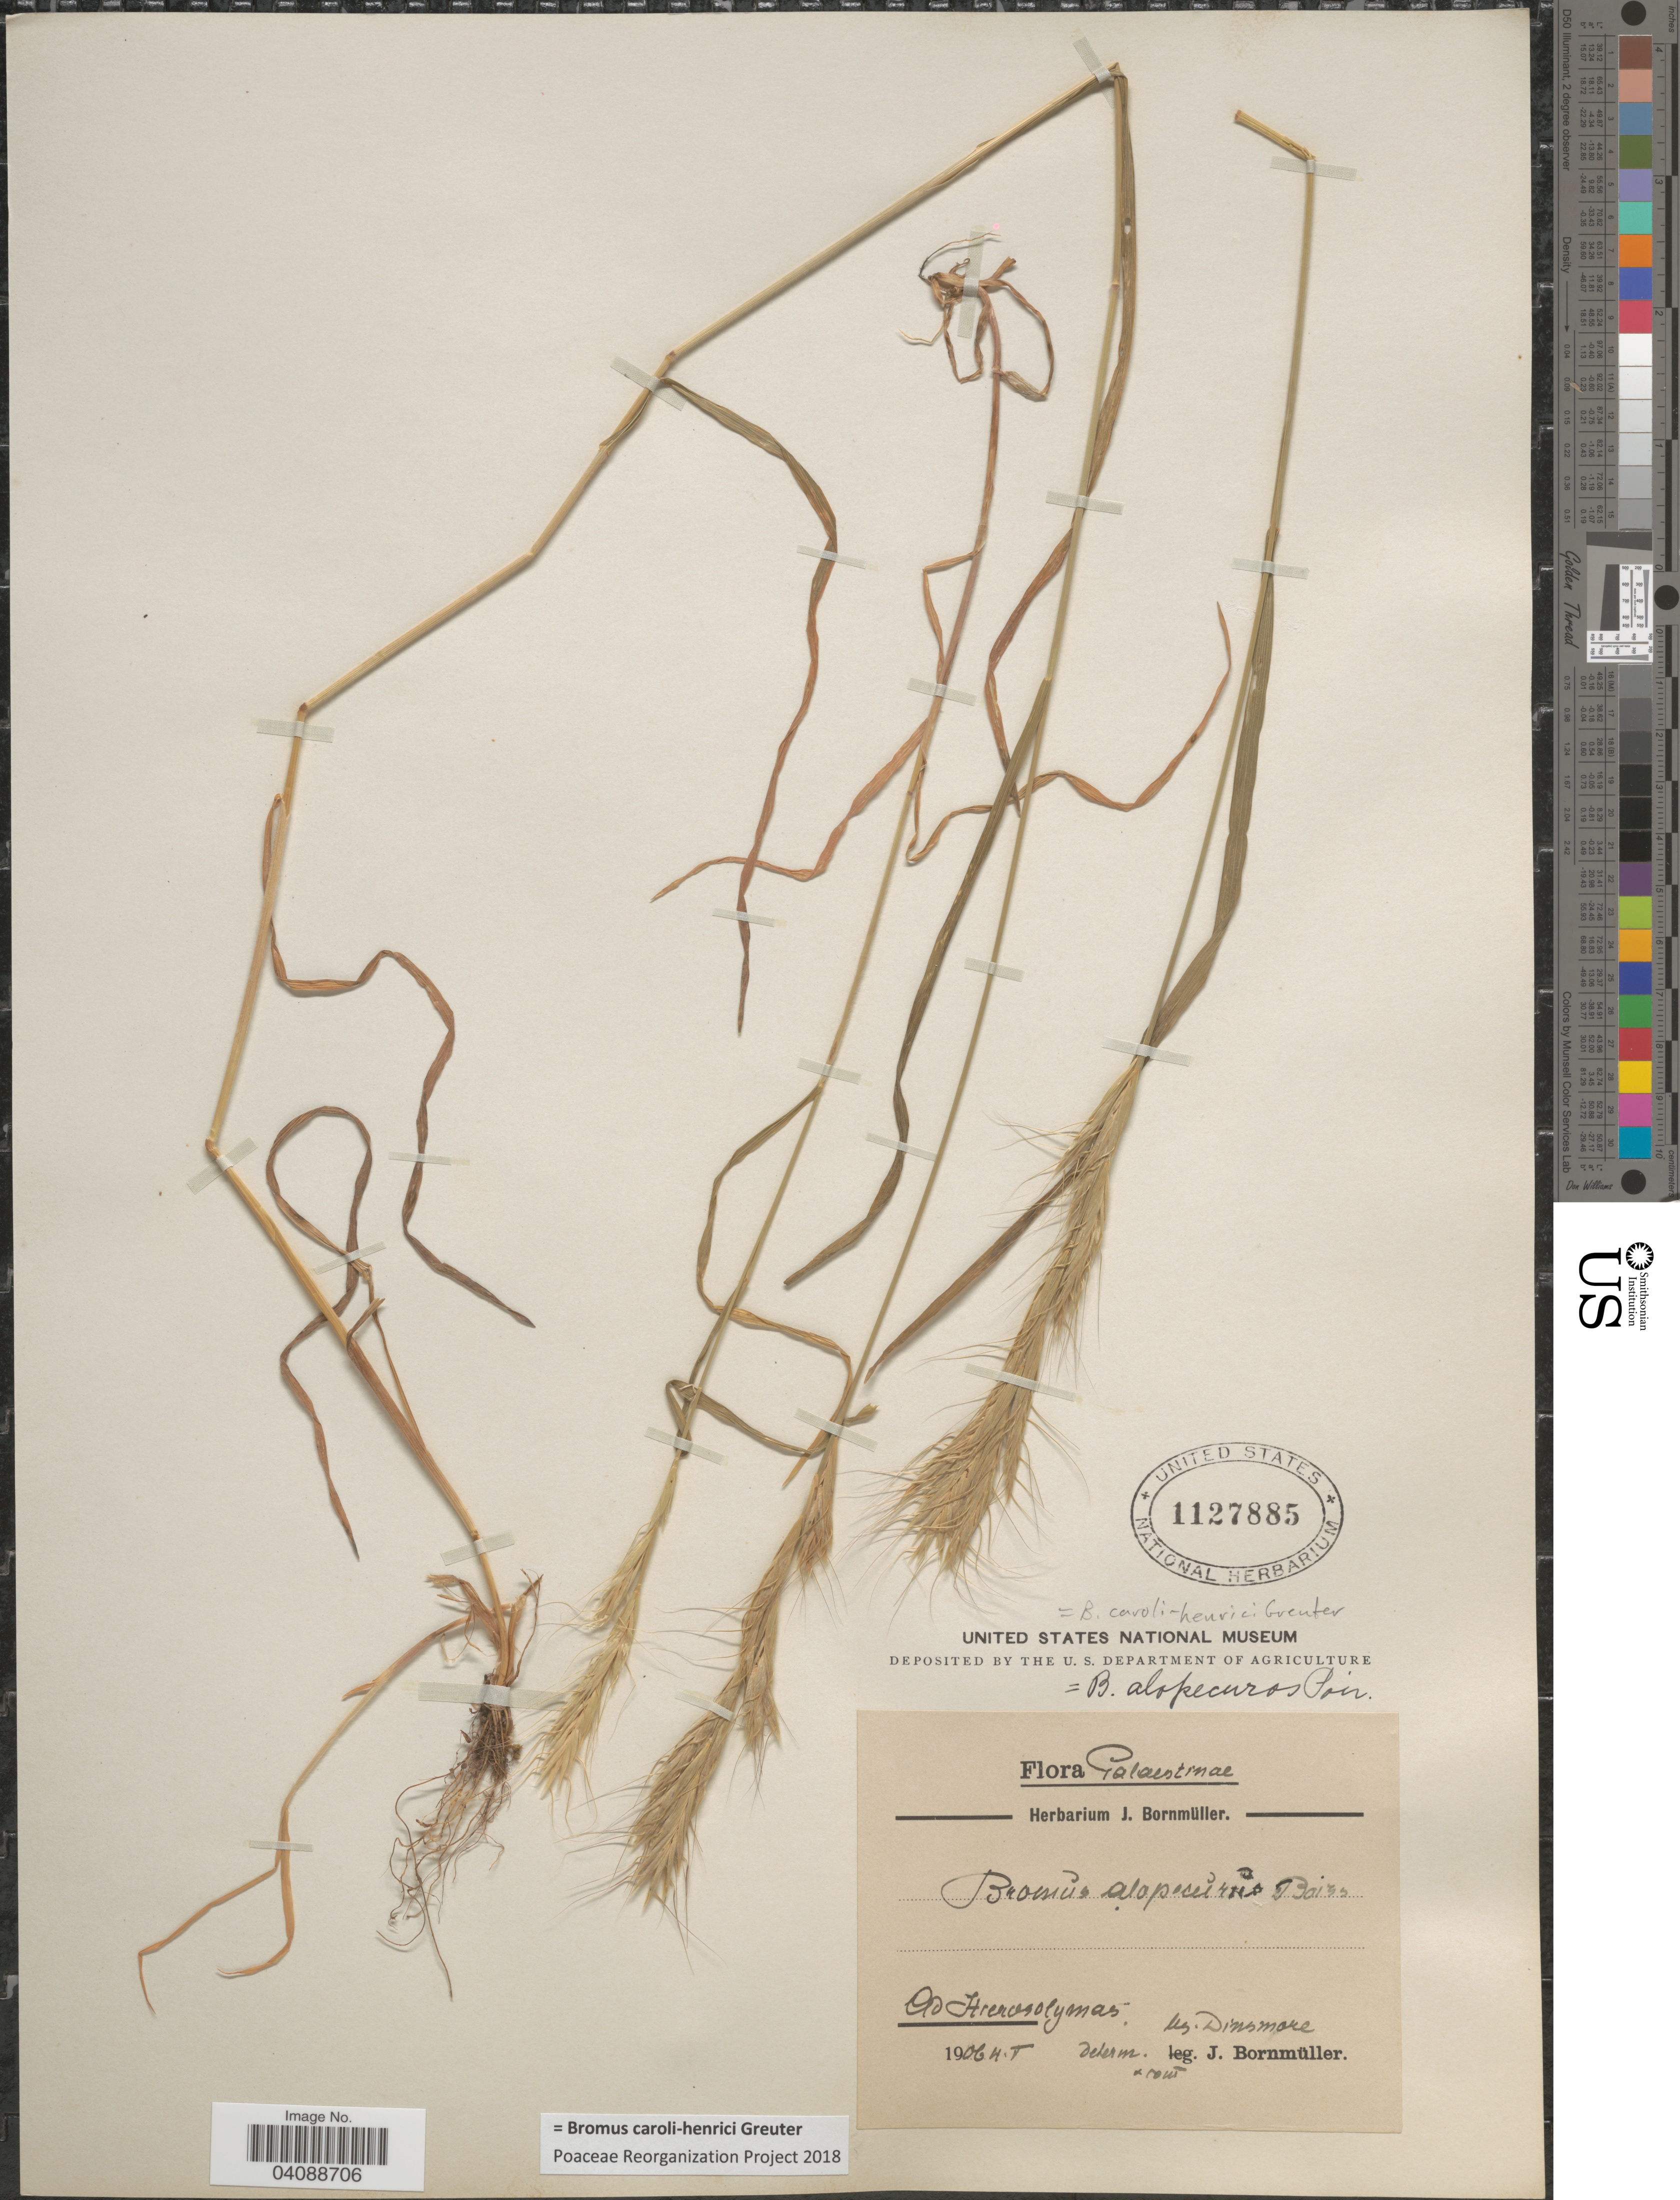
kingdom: Plantae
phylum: Tracheophyta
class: Liliopsida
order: Poales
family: Poaceae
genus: Bromus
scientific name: Bromus caroli-henrici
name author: Greuter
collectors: Dinsmore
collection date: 1906-05-04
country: Israel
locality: Palaestinae. Ad Hiercesolymas.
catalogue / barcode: US 1127885